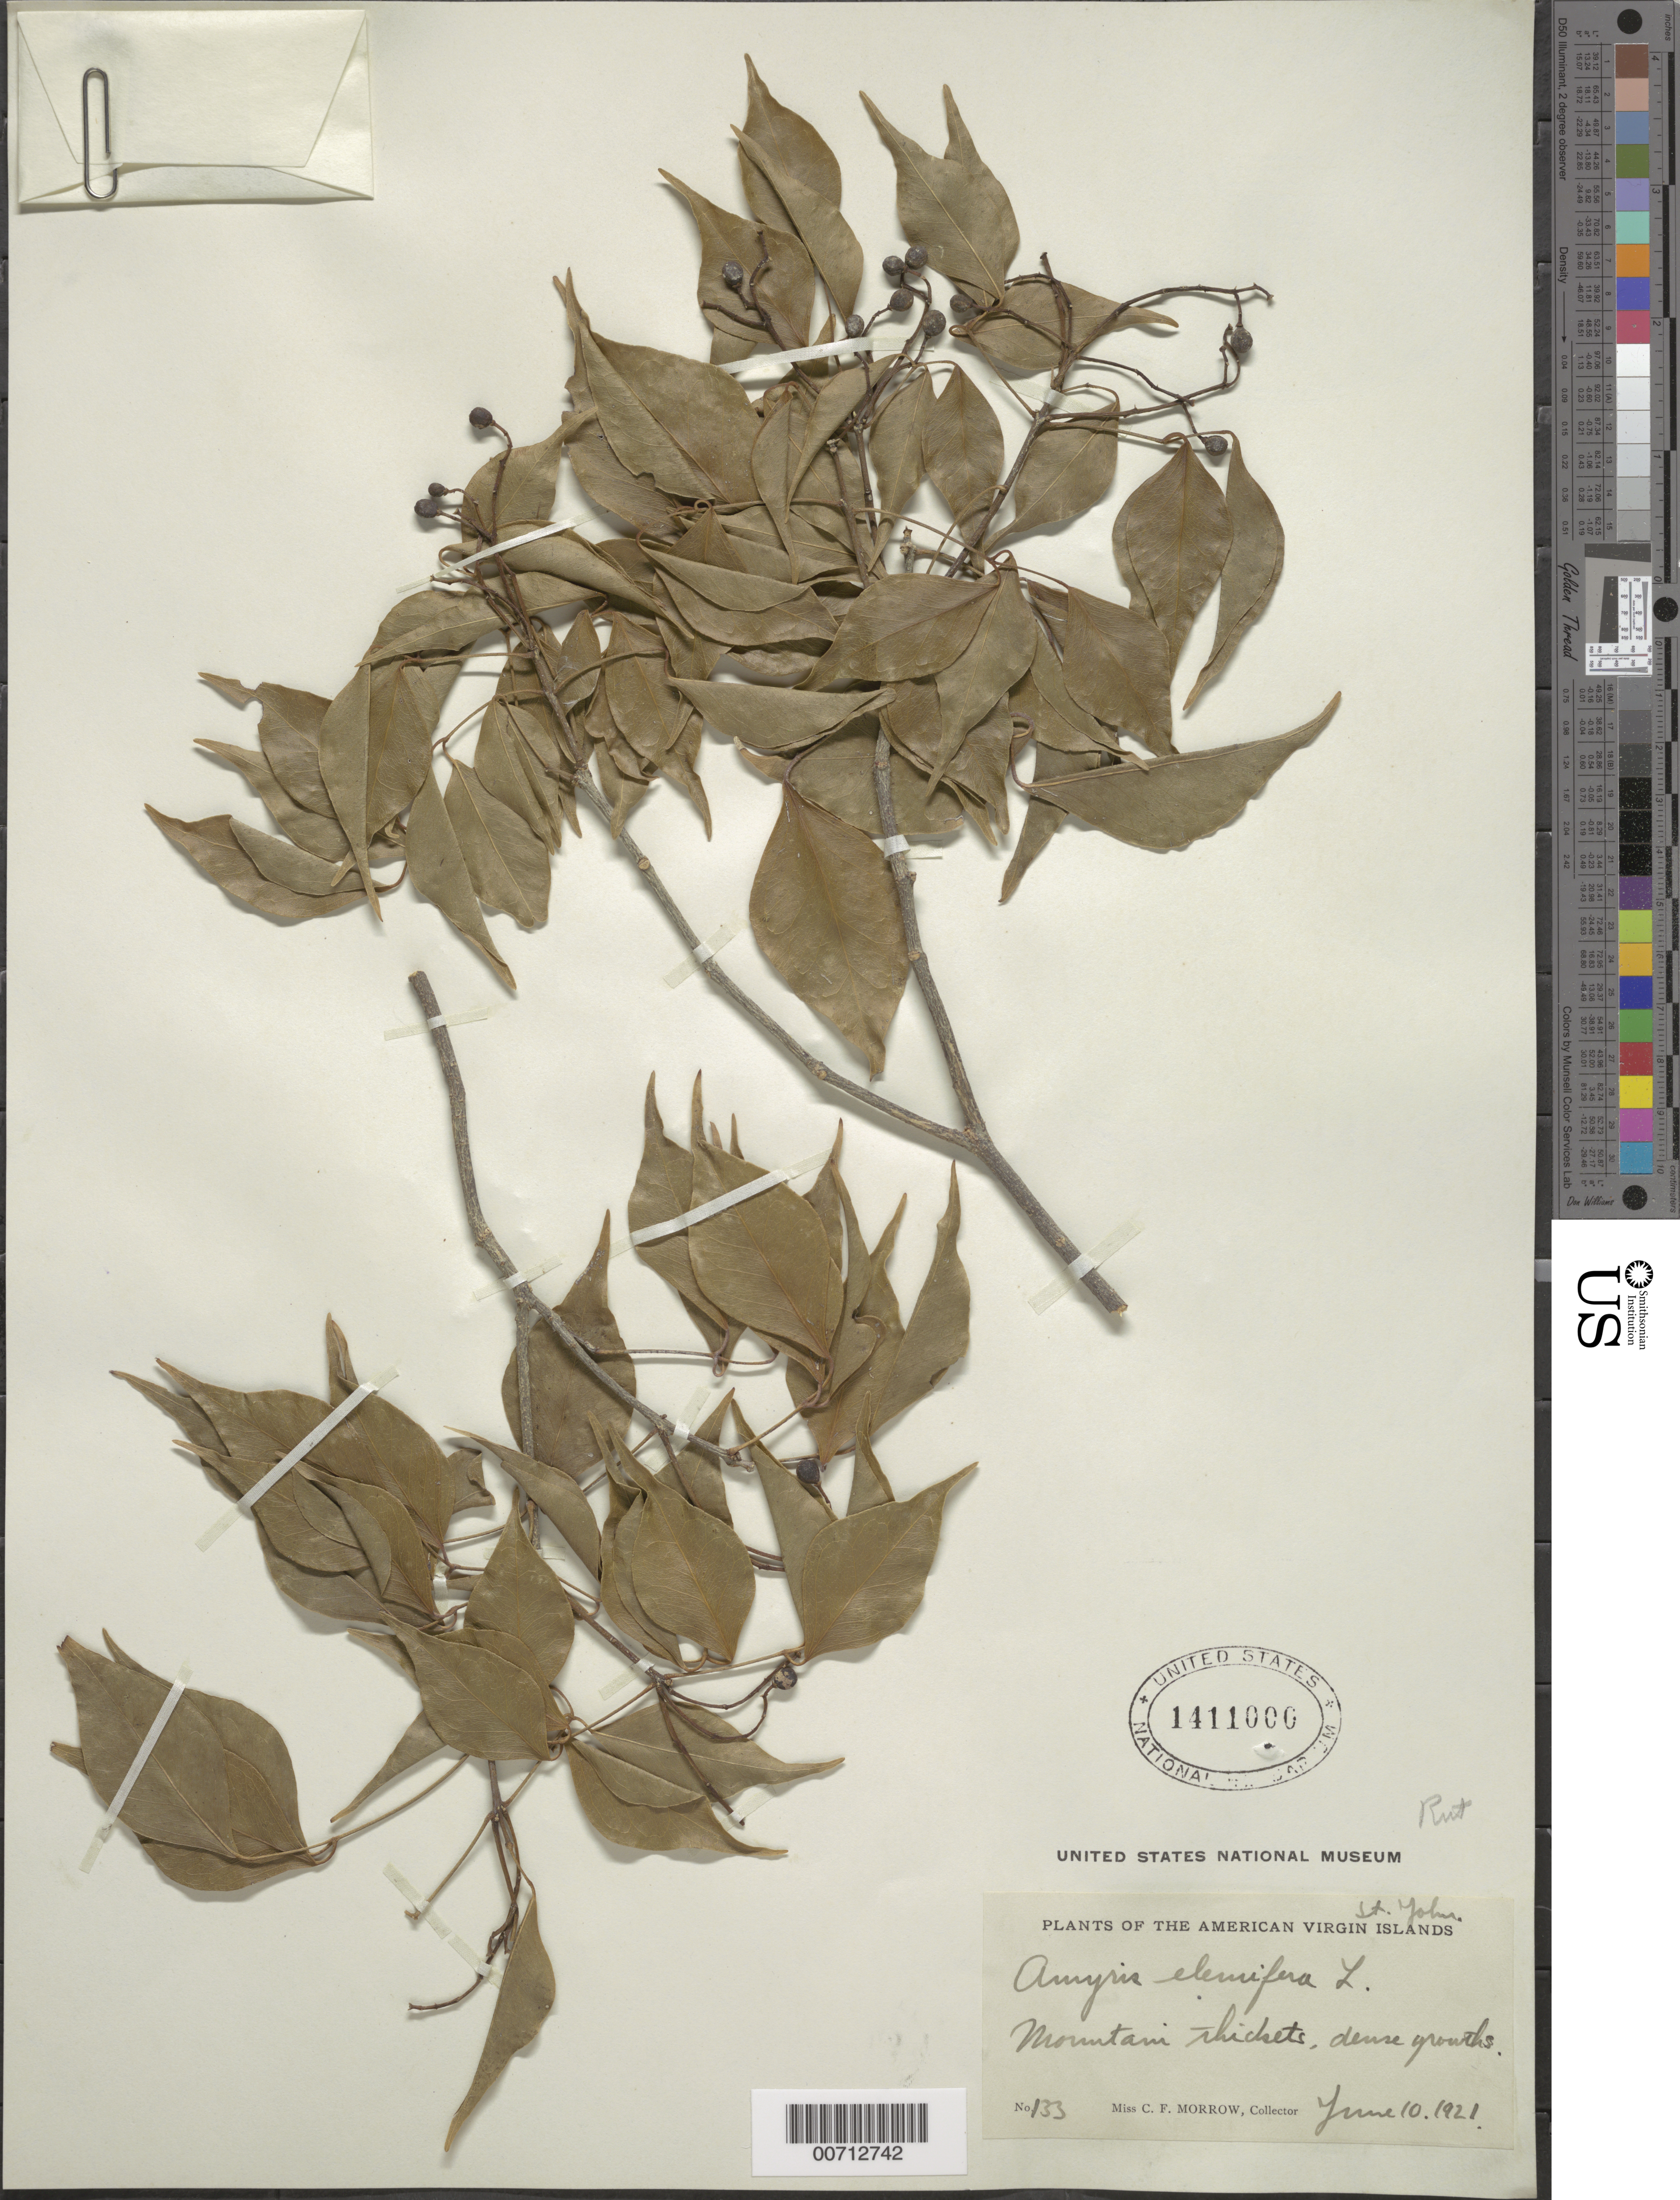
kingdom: Plantae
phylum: Tracheophyta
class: Magnoliopsida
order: Sapindales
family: Rutaceae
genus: Amyris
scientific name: Amyris elemifera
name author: L.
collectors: C. Morrow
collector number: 133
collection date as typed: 10 Jun 1921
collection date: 1921-06-10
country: U.S. Virgin Islands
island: St. John Island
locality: Mountain thickets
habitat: Thickets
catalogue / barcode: US 1411000